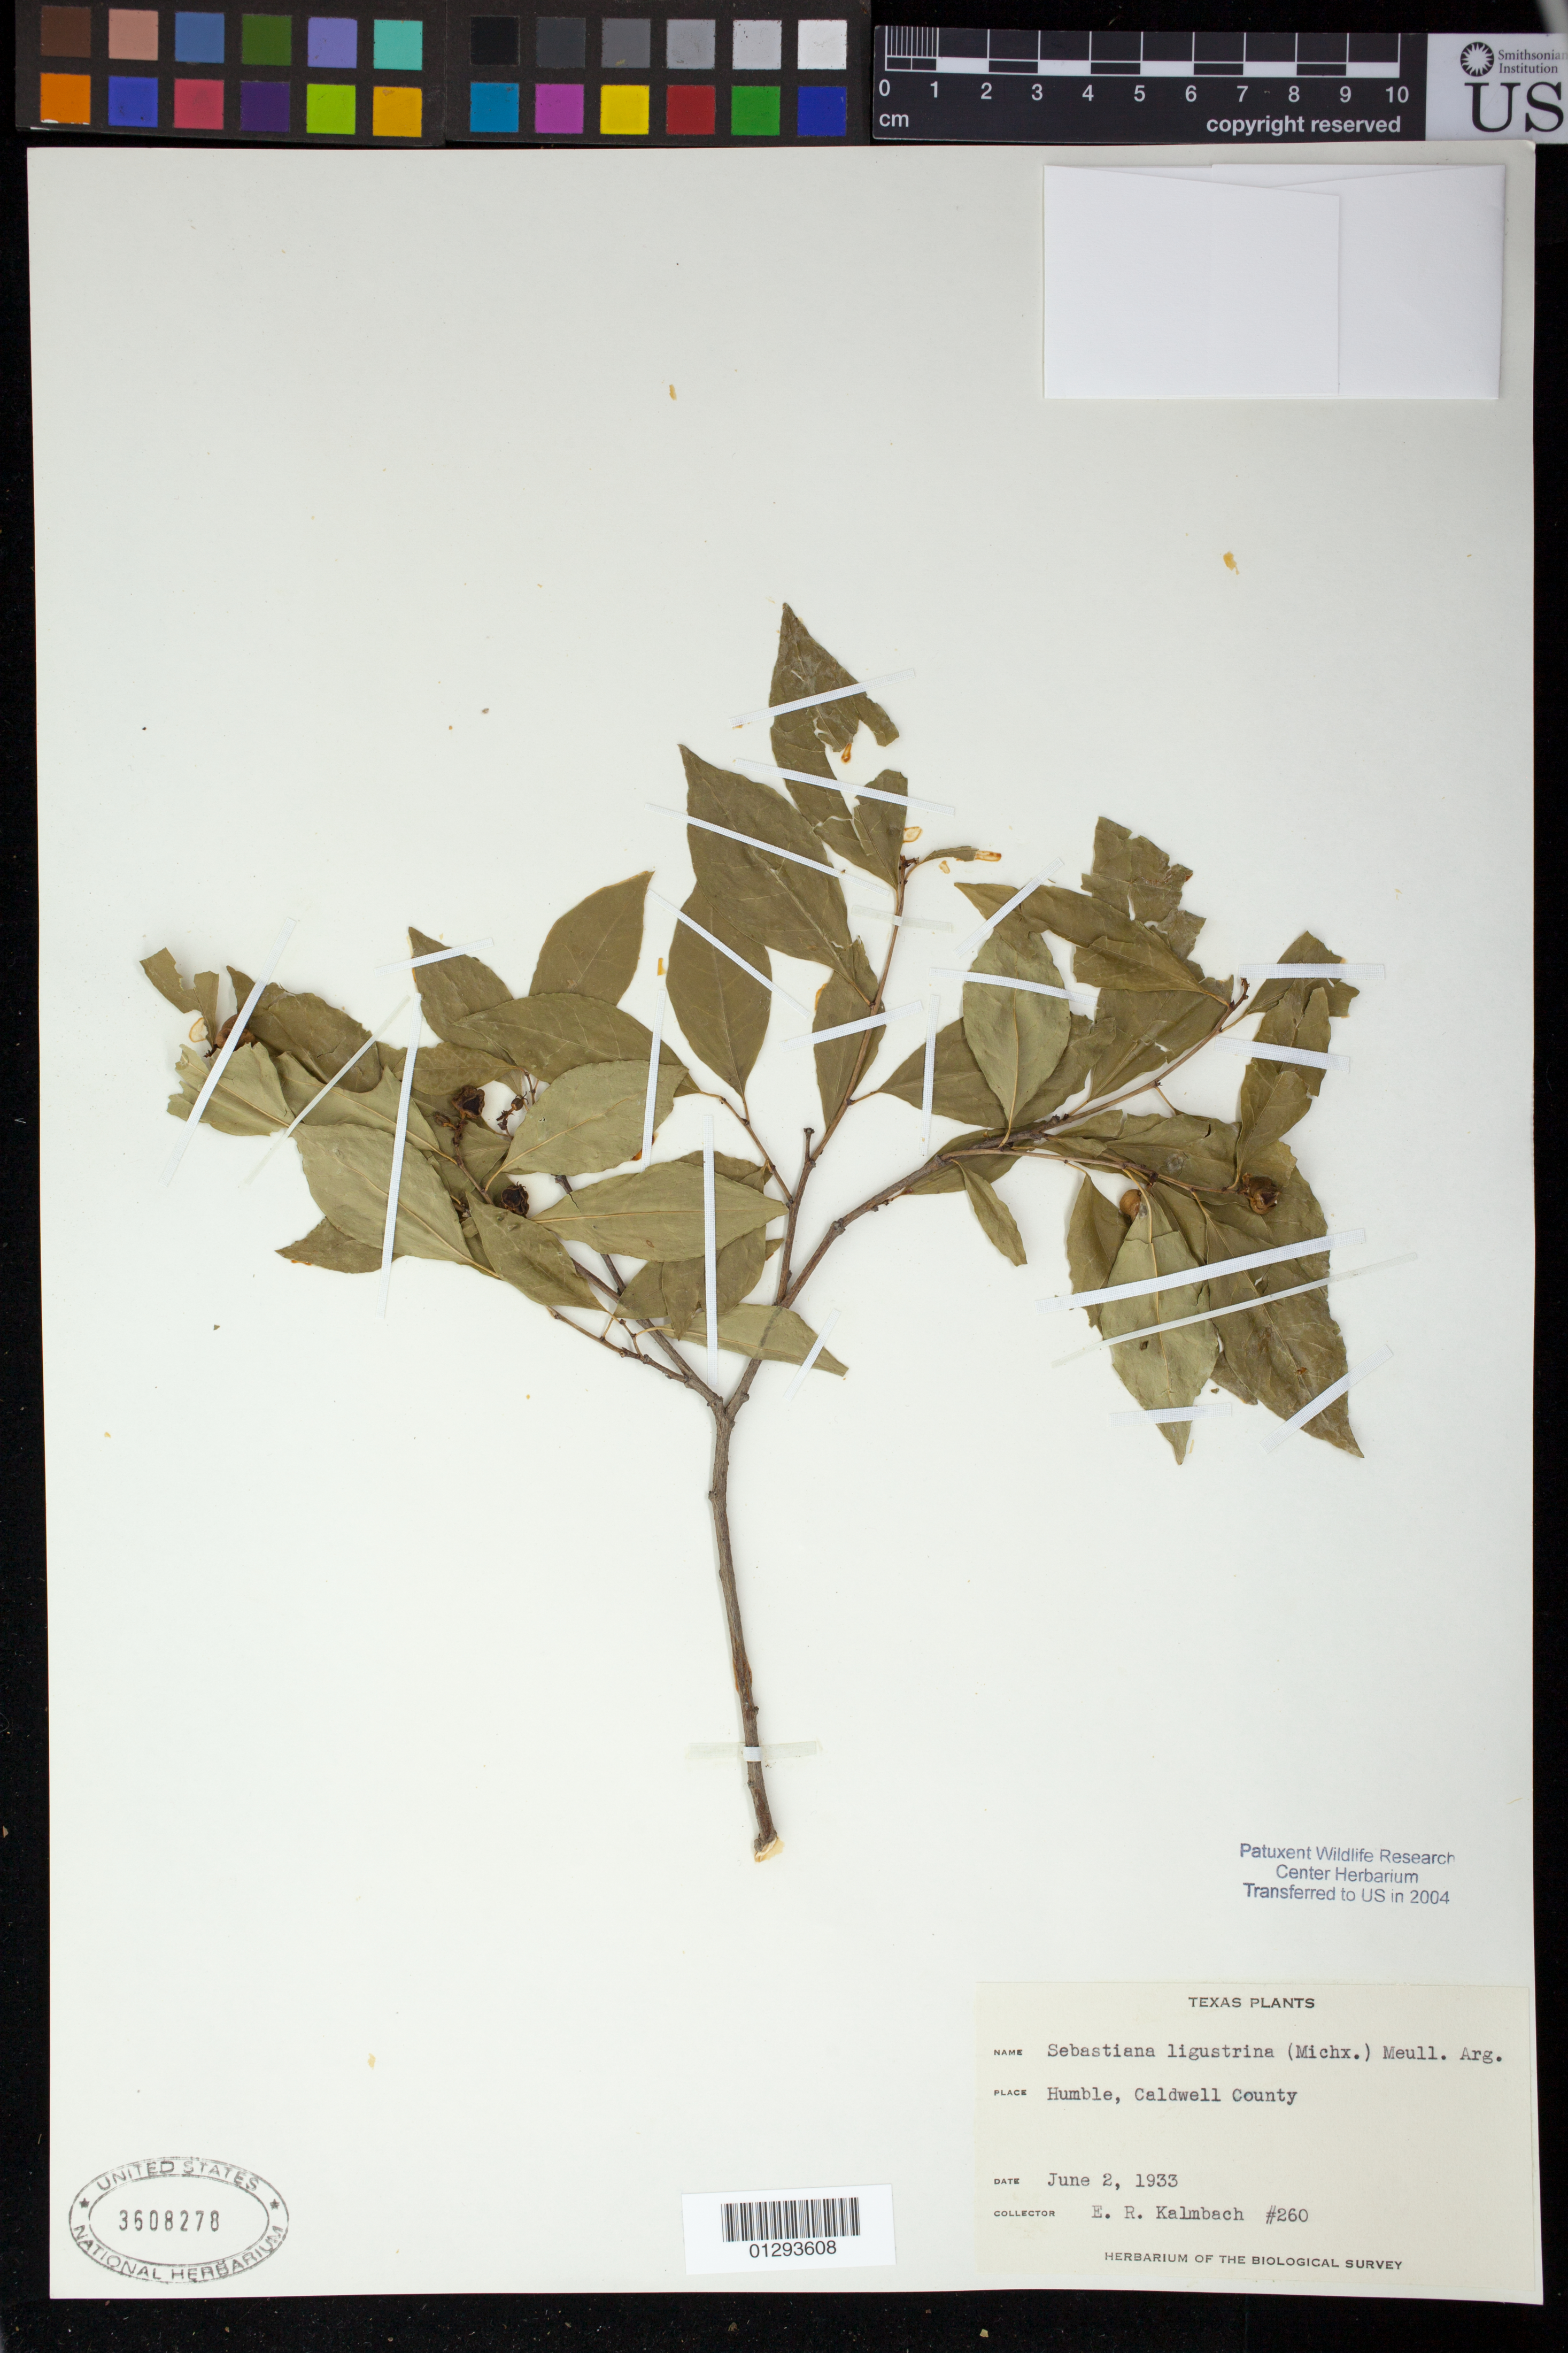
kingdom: Plantae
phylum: Tracheophyta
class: Magnoliopsida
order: Malpighiales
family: Euphorbiaceae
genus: Sebastiania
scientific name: Sebastiania fruticosa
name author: (Bartram) Fernald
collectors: E. Kalmbach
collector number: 260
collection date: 1933-06-02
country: United States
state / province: Texas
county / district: Caldwell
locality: Humble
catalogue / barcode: US 3608278